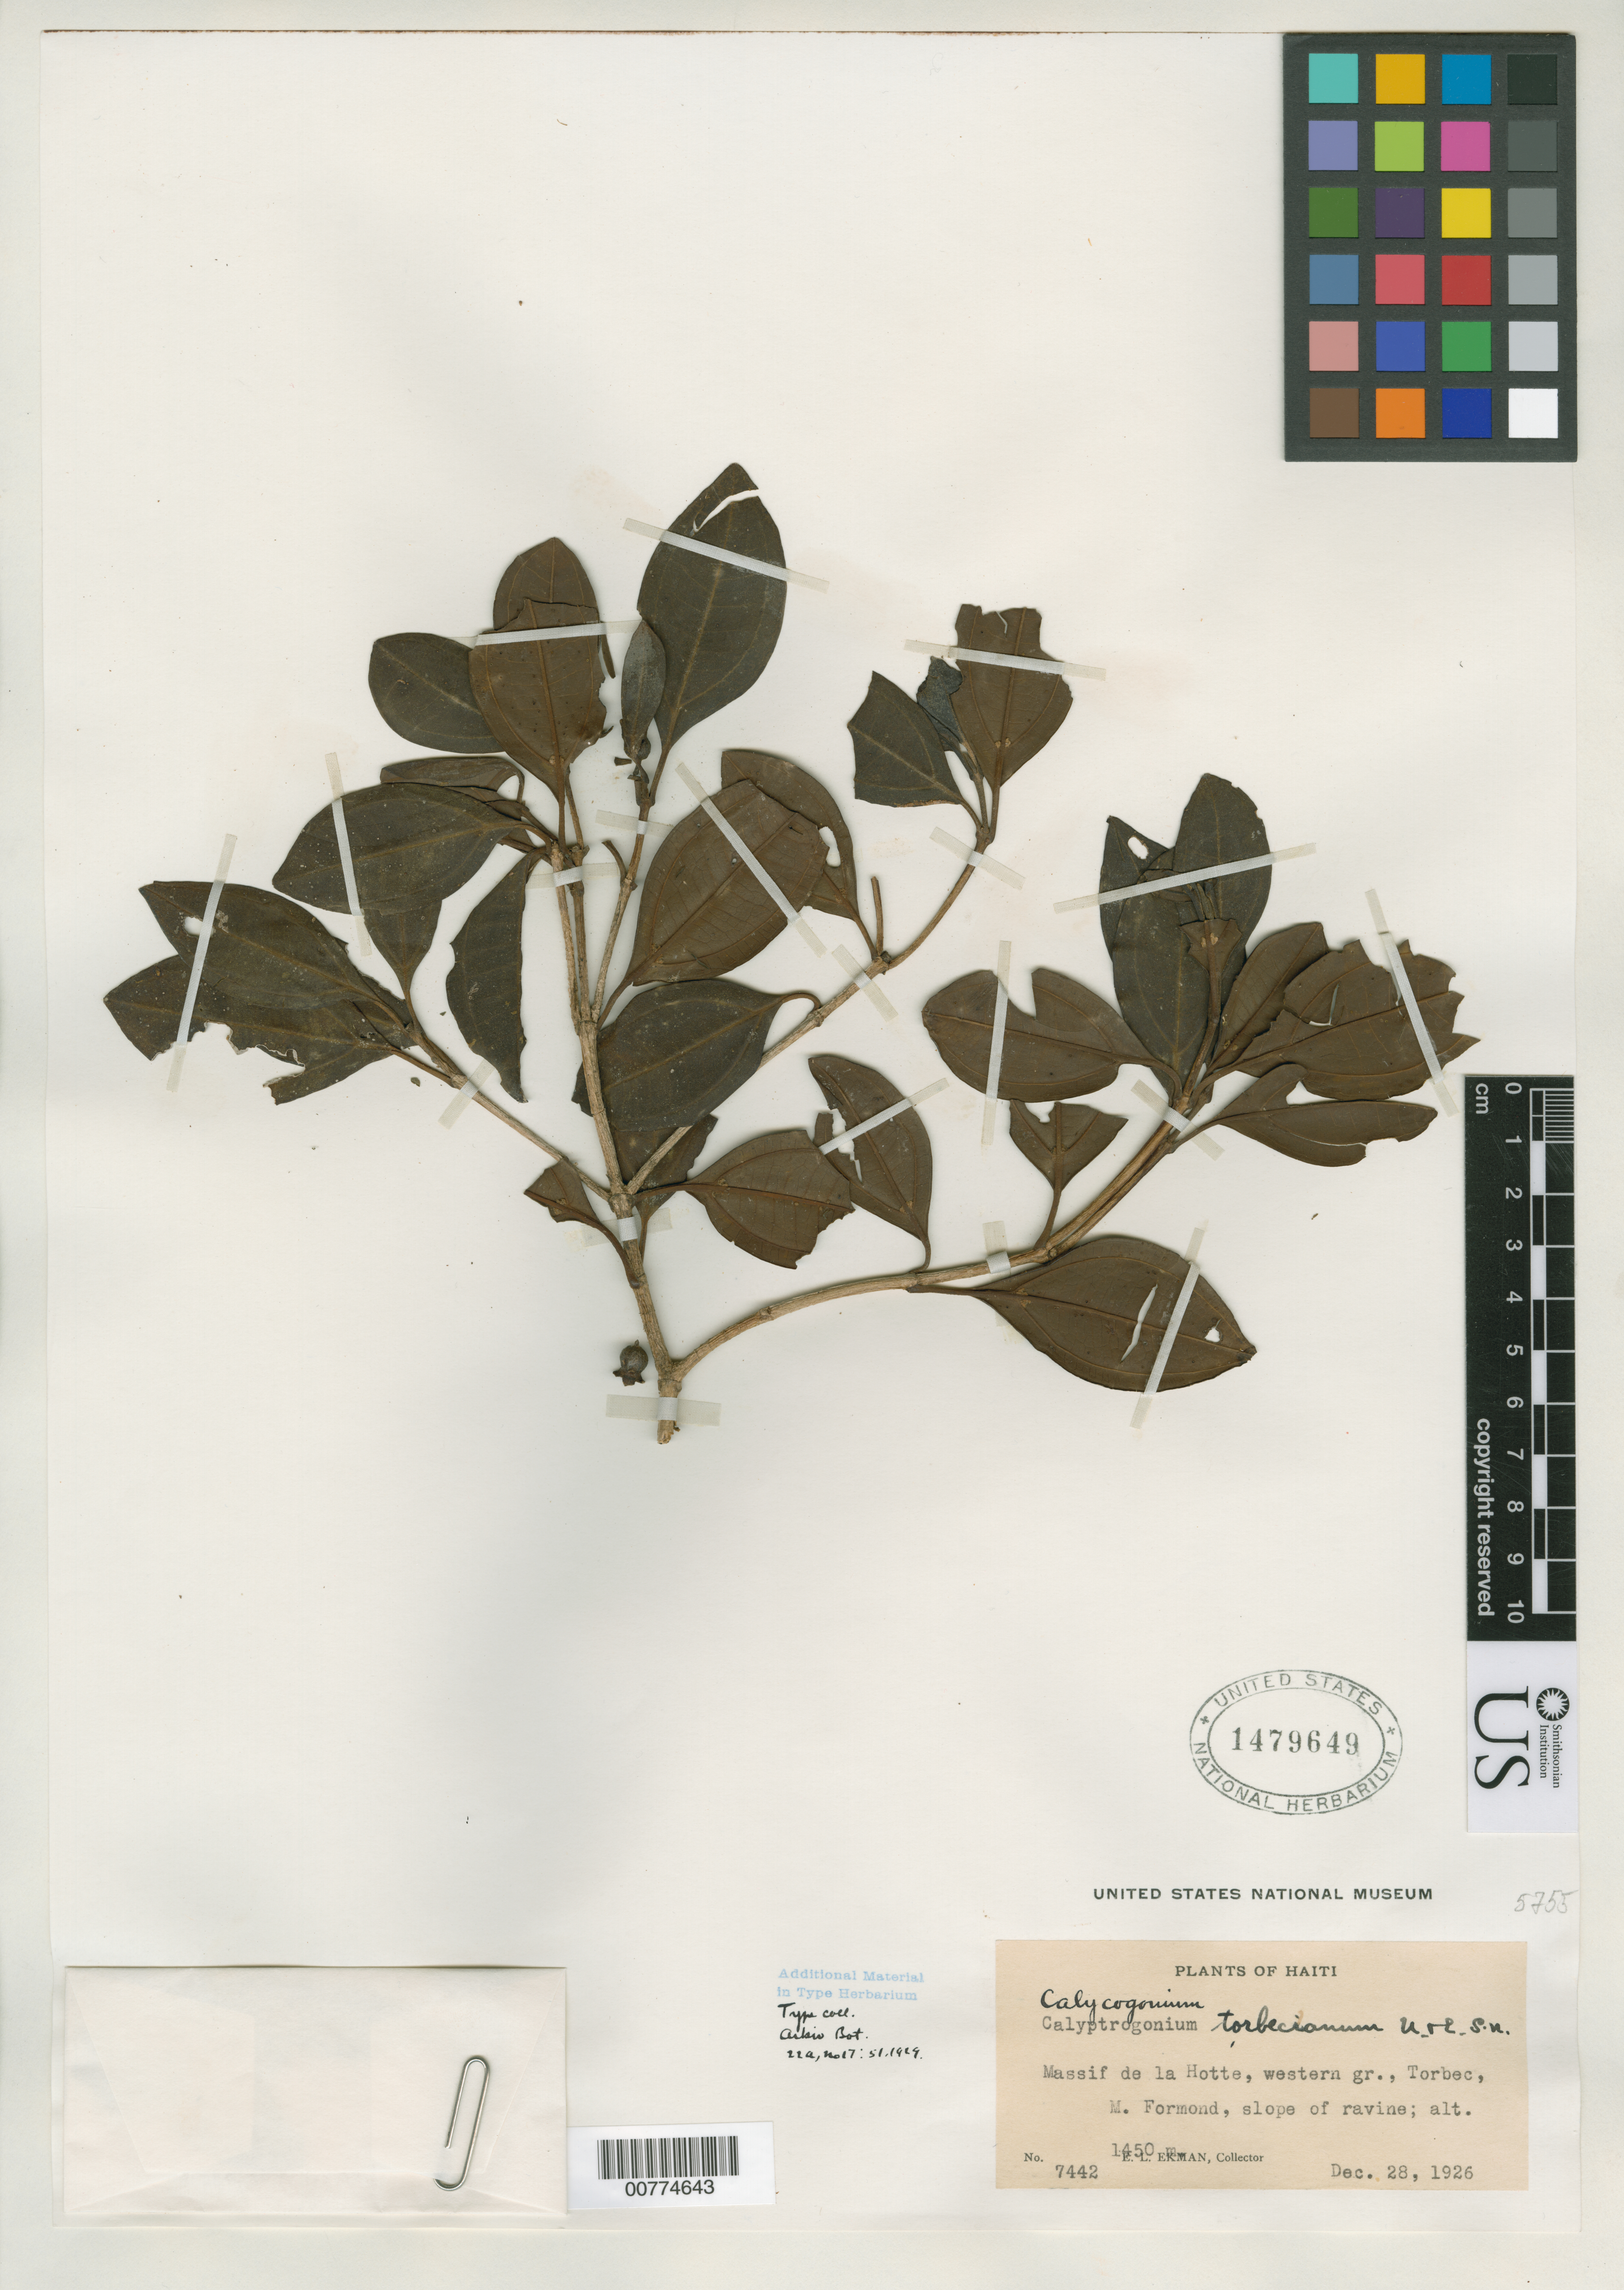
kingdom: Plantae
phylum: Tracheophyta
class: Magnoliopsida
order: Myrtales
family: Melastomataceae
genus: Calycogonium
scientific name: Calycogonium torbecianum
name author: Urb. & Ekman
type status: Isotype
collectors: E. L. Ekman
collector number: H 7442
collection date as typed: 28 Dec 1926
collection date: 1926-12-28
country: Haiti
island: Hispaniola Island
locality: Massif de la Hotte, western gr., Torbec, M. Formond.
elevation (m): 1450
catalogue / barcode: US 1479649